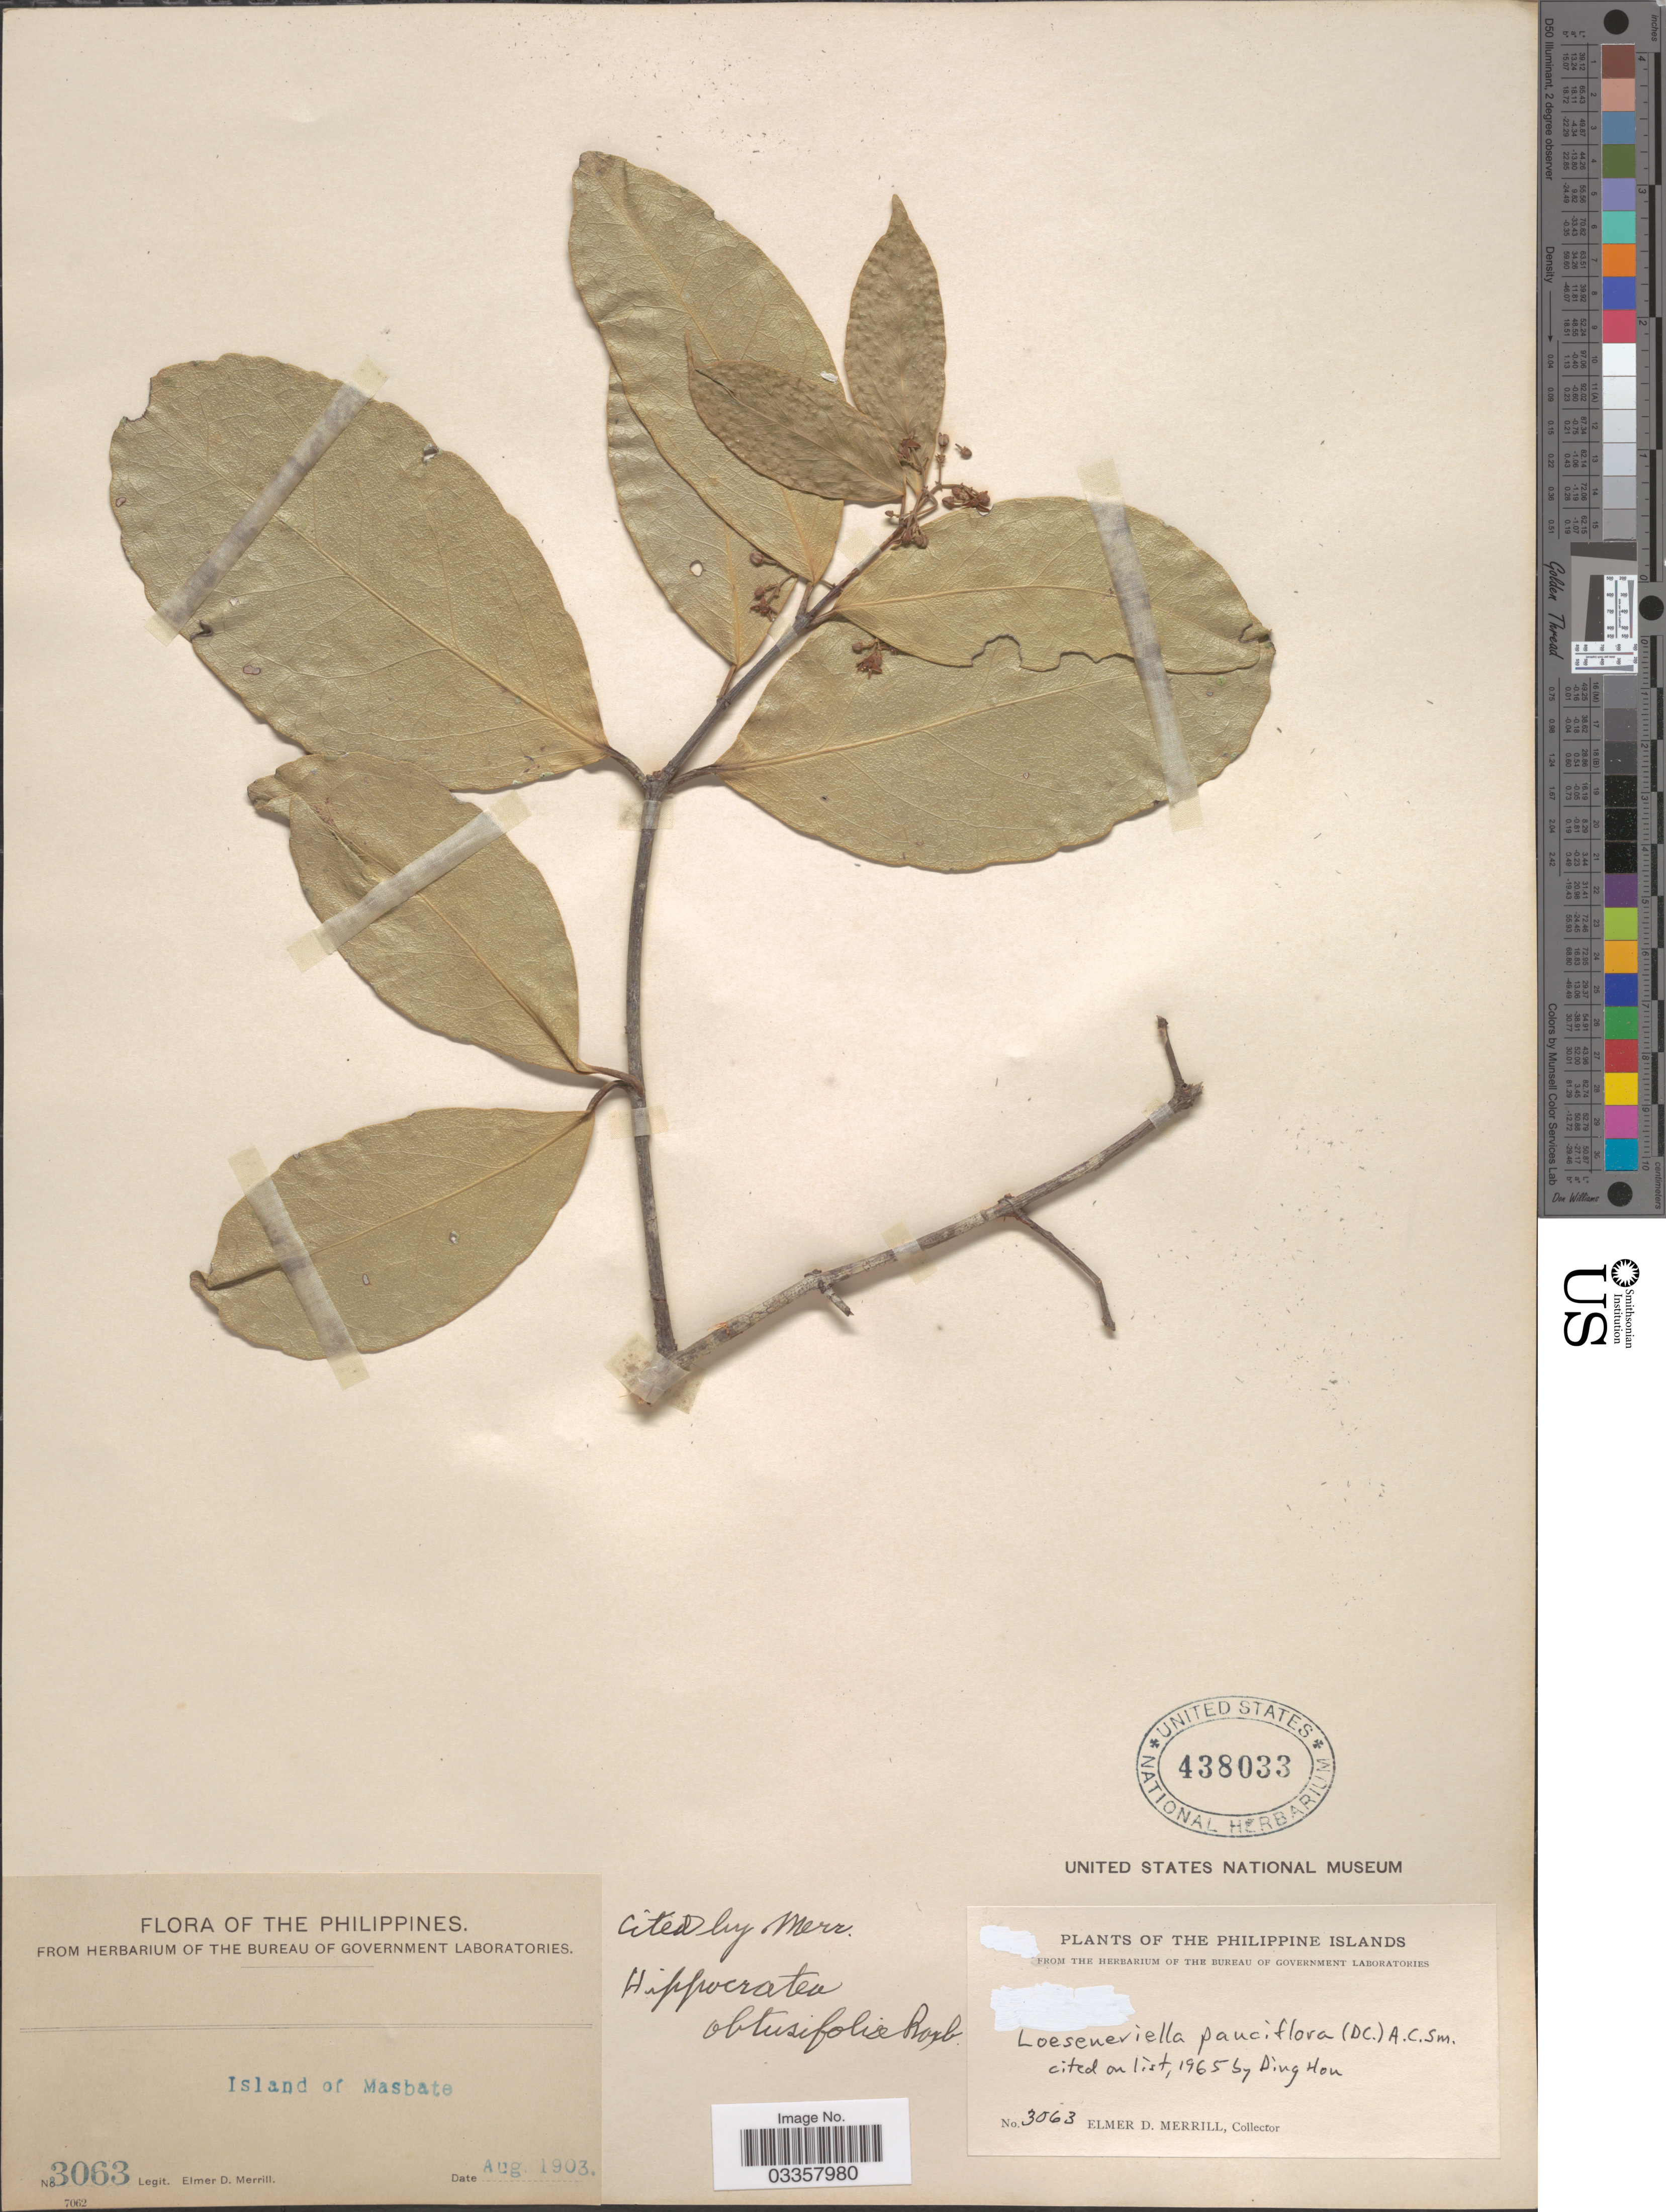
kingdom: Plantae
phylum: Tracheophyta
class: Magnoliopsida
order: Celastrales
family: Celastraceae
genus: Loeseneriella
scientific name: Loeseneriella pauciflora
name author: (DC.) A.C. Sm.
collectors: E. D. Merrill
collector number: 3063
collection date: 1903-08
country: Philippines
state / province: Bicol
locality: The Philippine Islands. Island of Masbate.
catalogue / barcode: US 438033